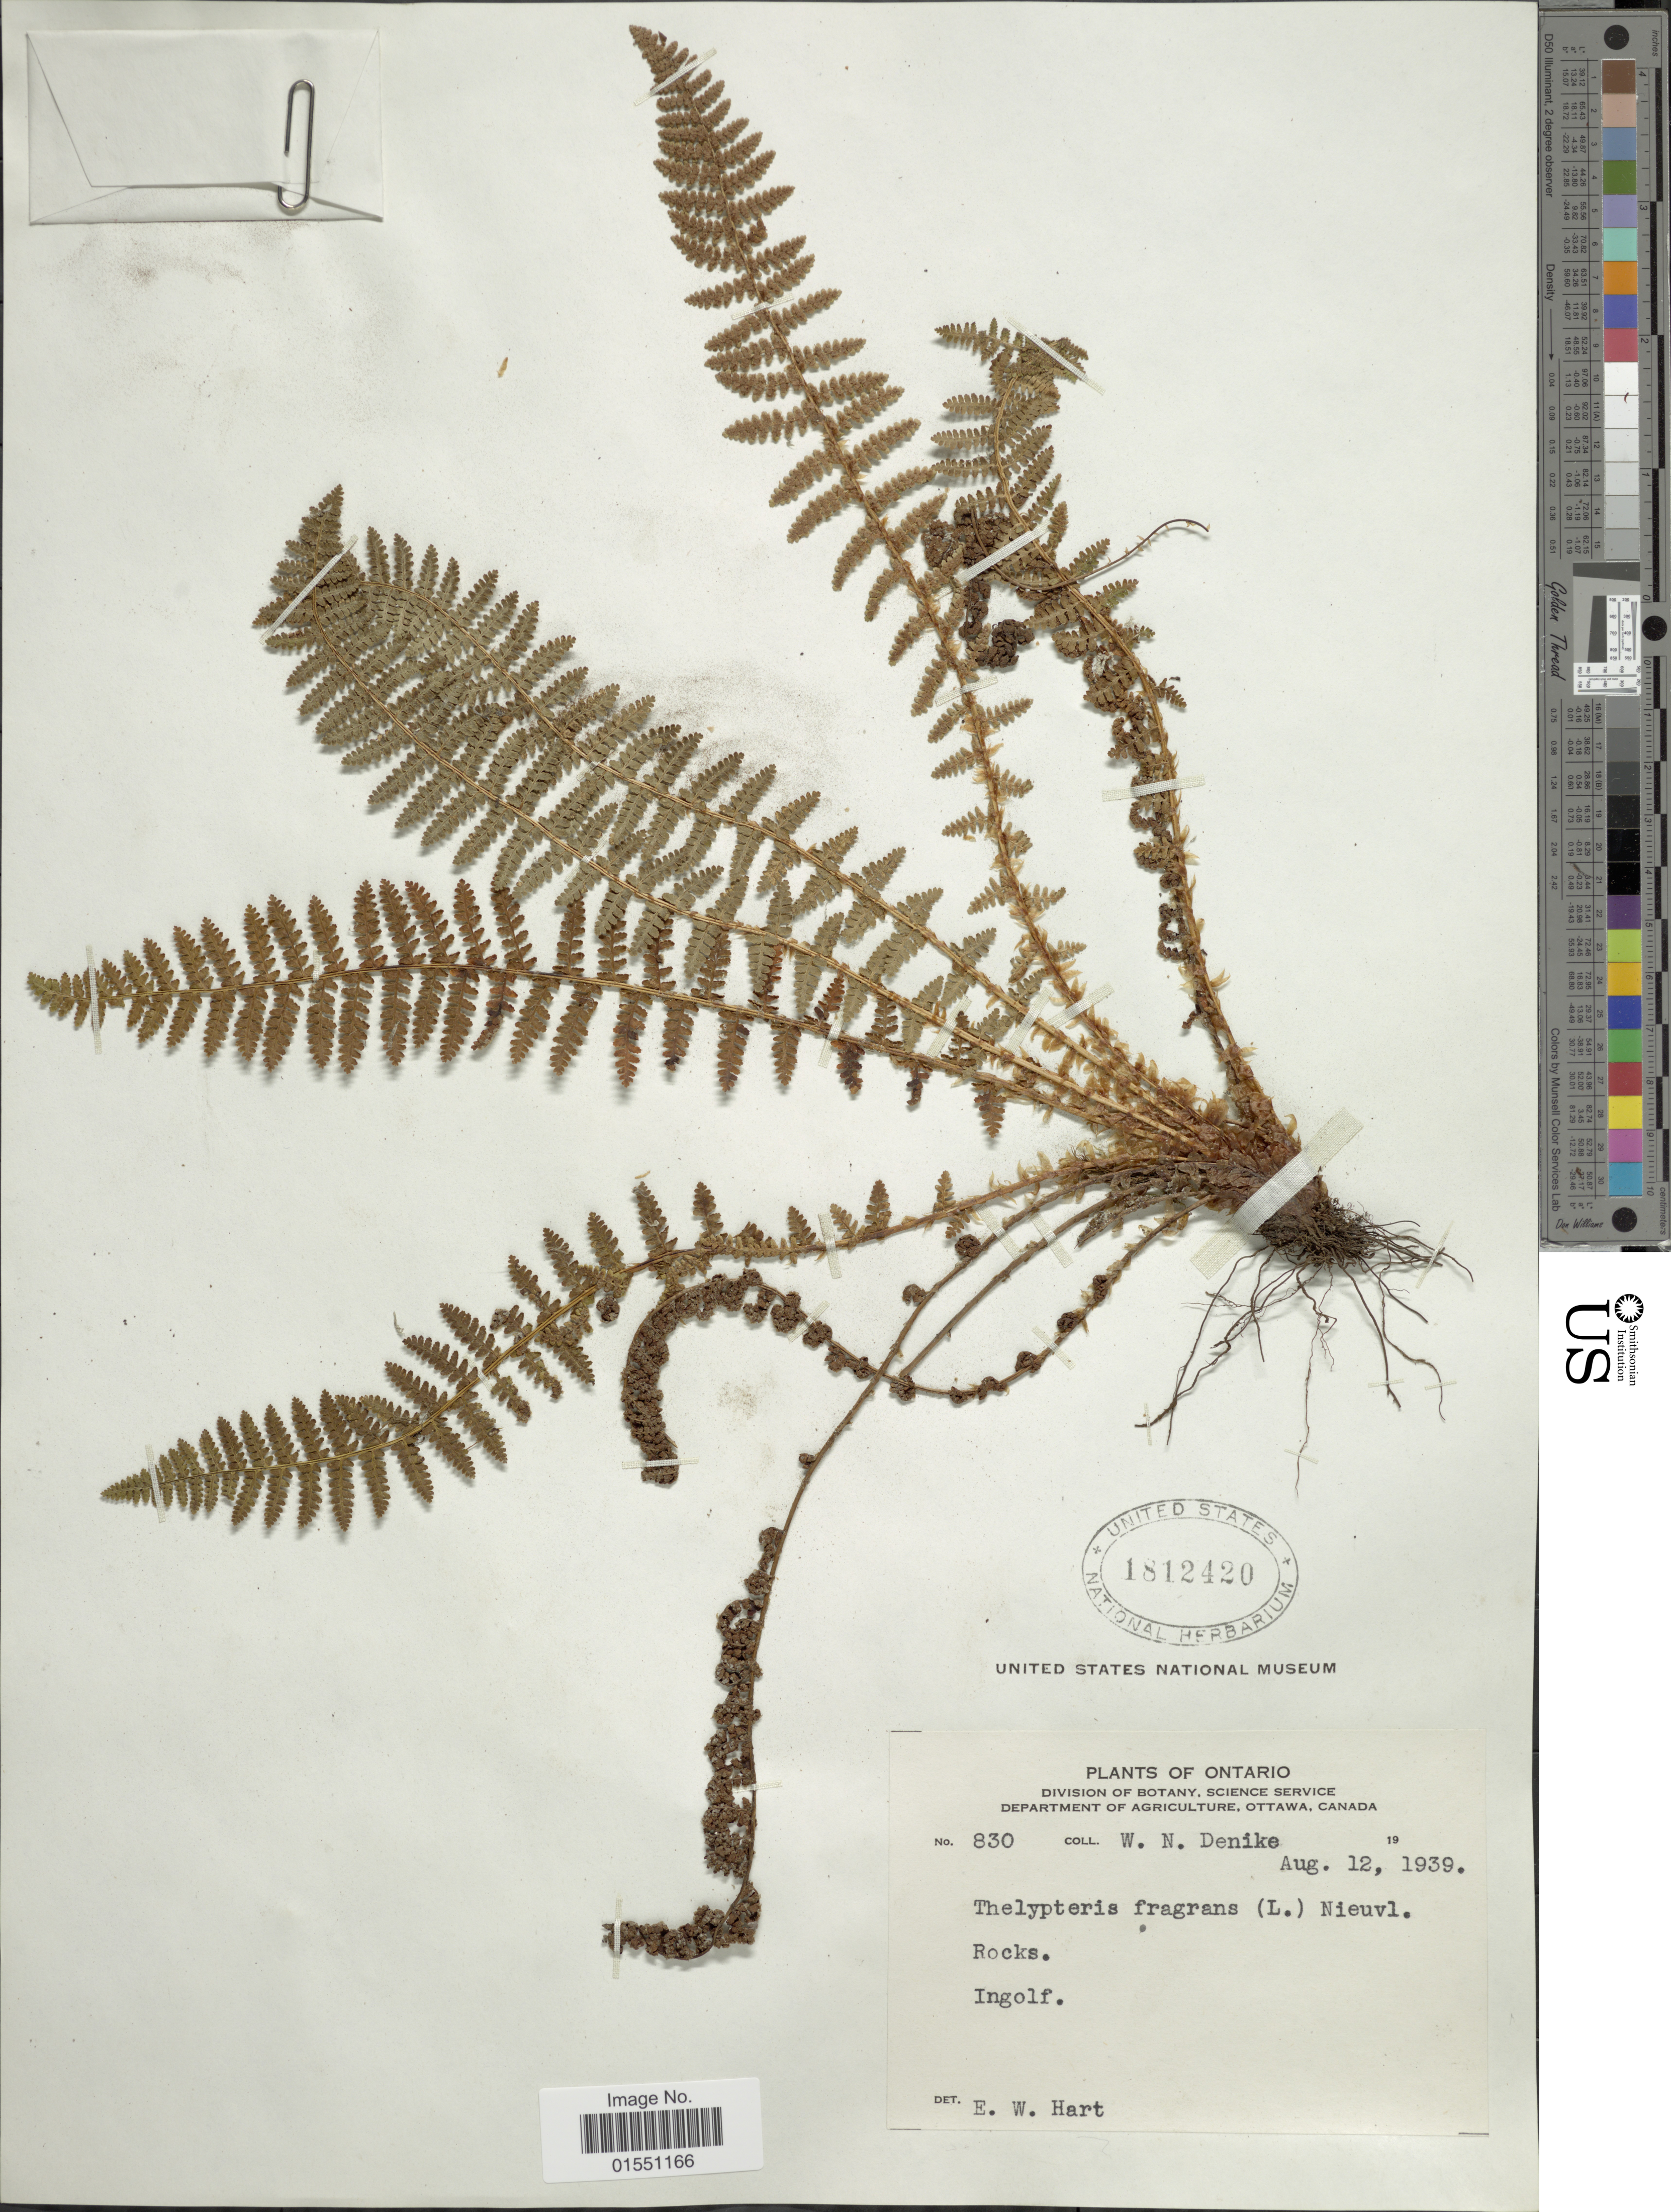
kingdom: Plantae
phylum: Tracheophyta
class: Polypodiopsida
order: Polypodiales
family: Dryopteridaceae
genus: Dryopteris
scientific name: Dryopteris fragrans var. hookeriana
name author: A. Prince ex Weath.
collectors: W. Denike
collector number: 830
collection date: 1939-08-12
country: Canada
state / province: Ontario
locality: Ingolf.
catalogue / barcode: US 1812420